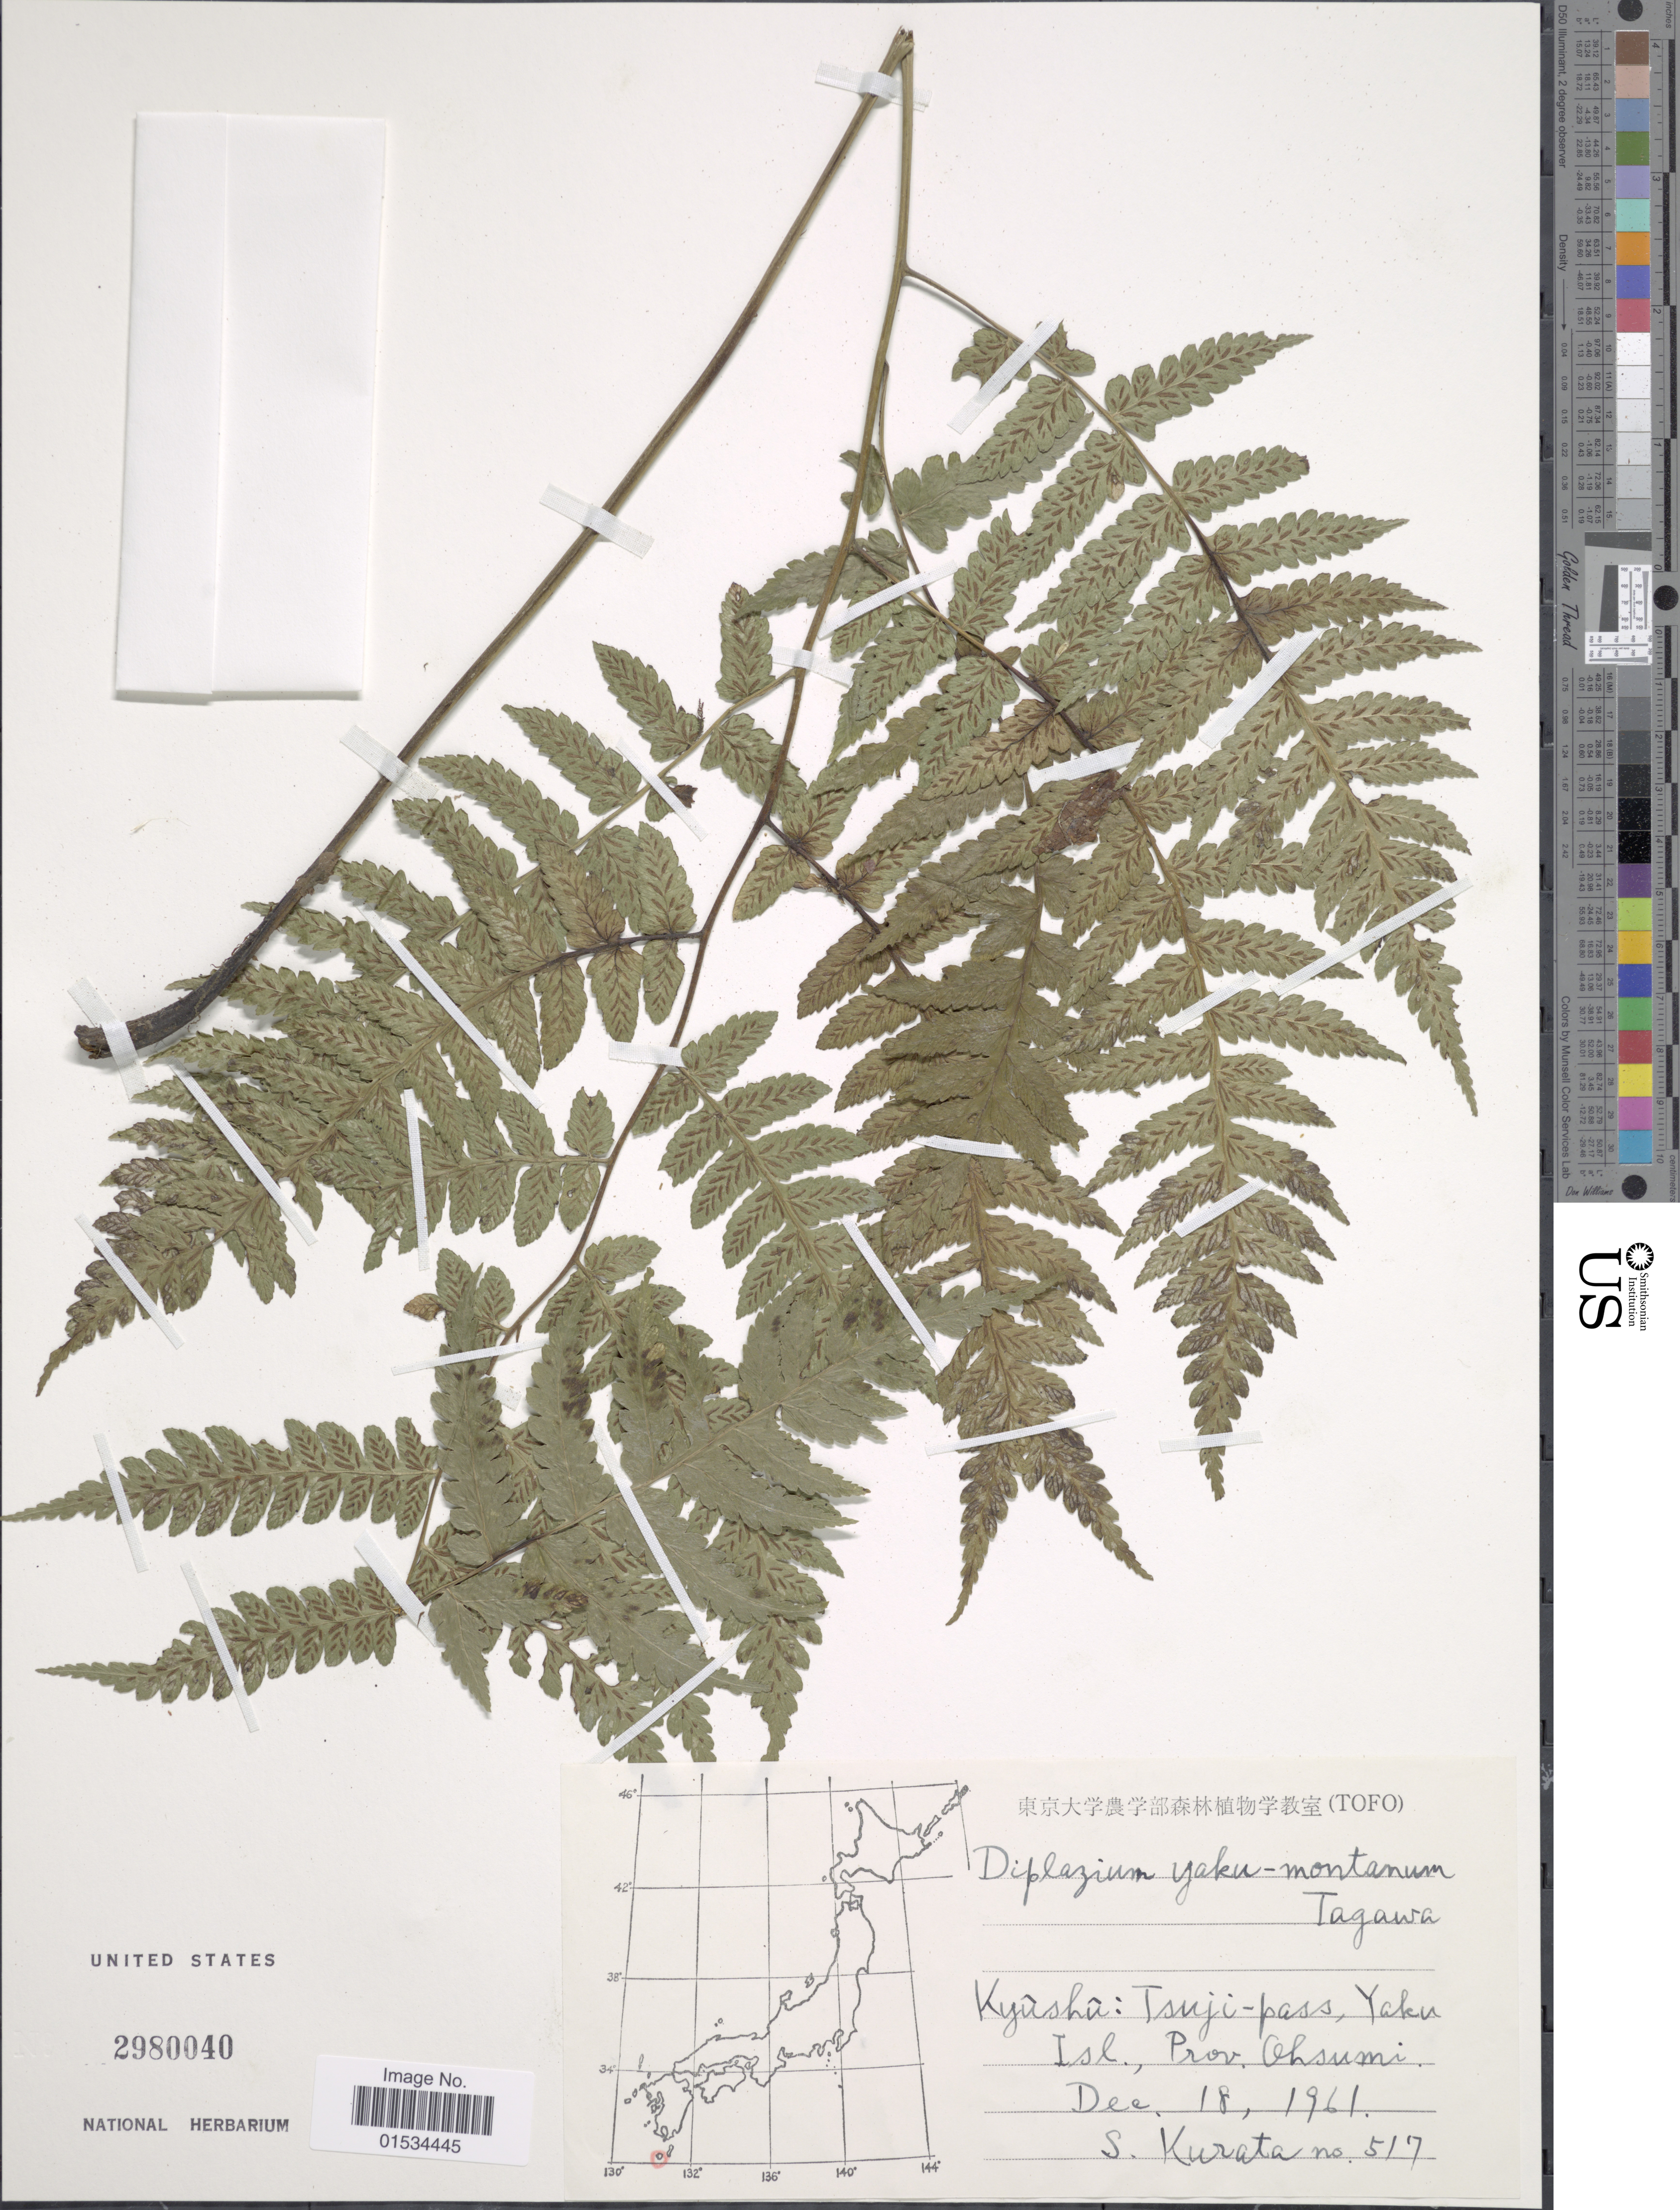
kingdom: Plantae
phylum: Tracheophyta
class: Polypodiopsida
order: Polypodiales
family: Athyriaceae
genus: Diplazium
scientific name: Diplazium yakumontanum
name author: Tagawa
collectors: Sa. Kurata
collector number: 517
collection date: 1961-12-18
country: Japan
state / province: Kagosima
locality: Kyushu: Tsuji-pass, Yaku Isl., Prov. Ohsumi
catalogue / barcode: US 2980040